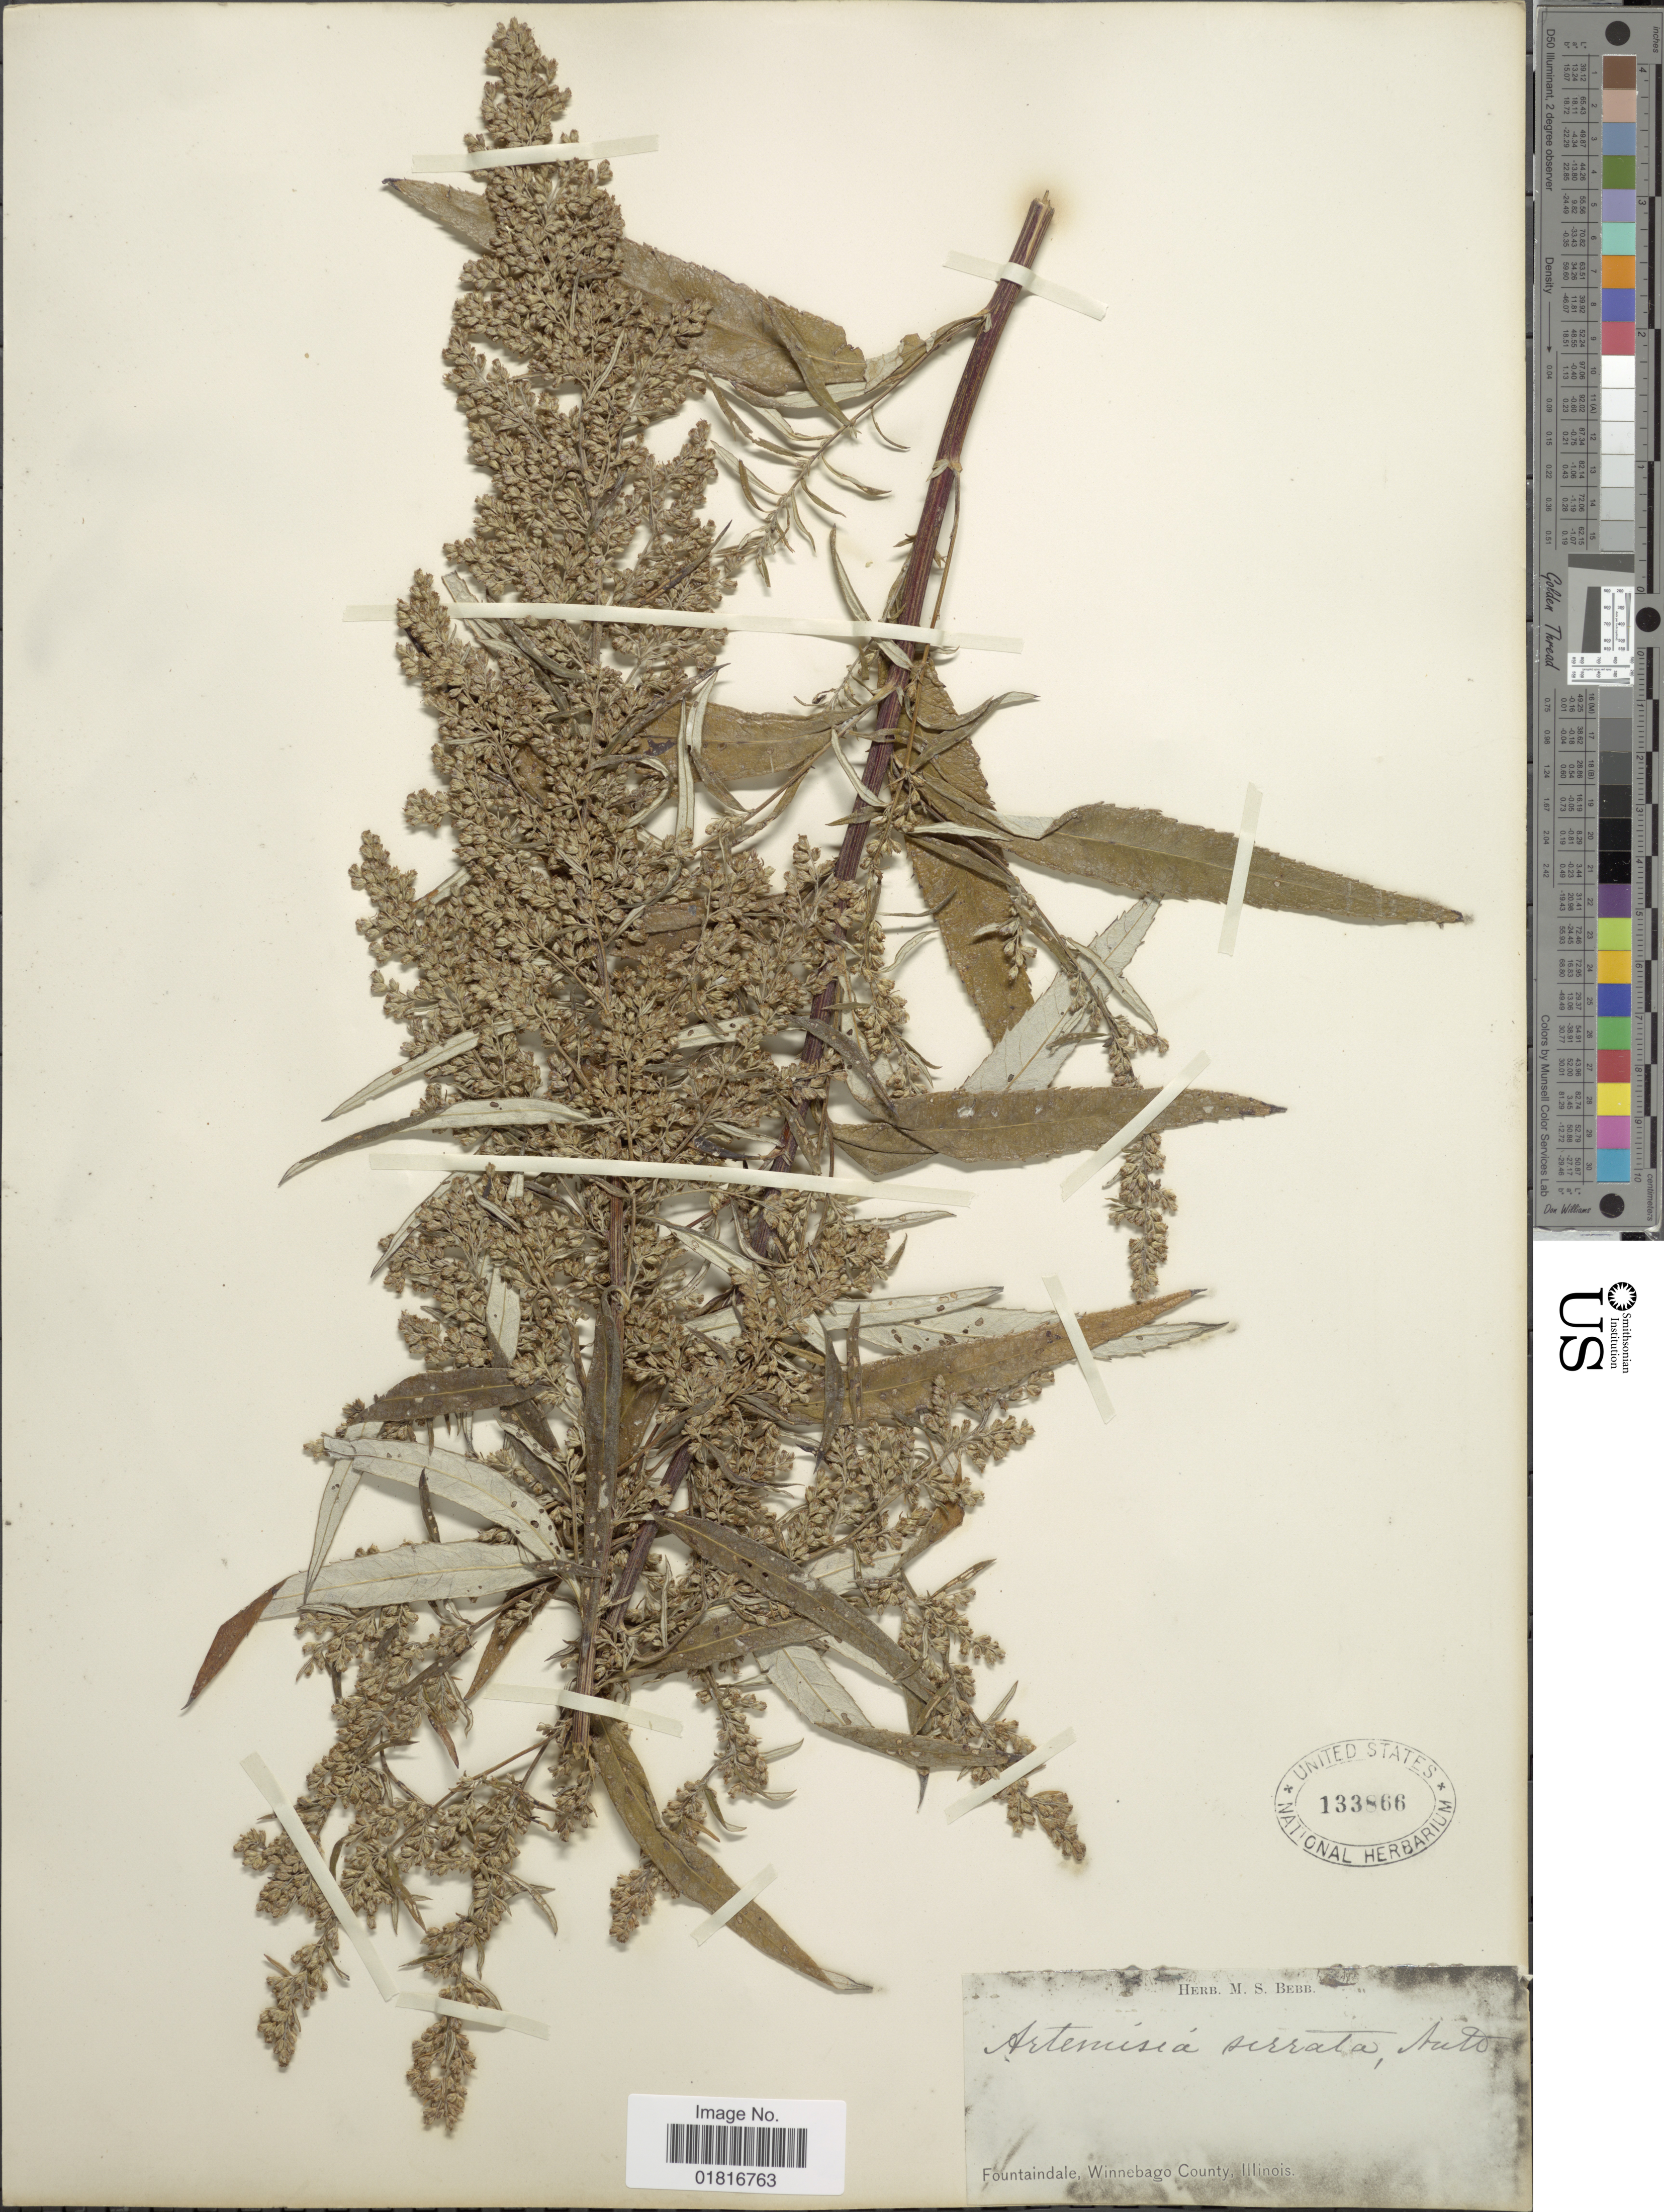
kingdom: Plantae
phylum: Tracheophyta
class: Magnoliopsida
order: Asterales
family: Asteraceae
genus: Artemisia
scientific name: Artemisia serrata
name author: Nutt.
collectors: ex Herb. M. S. Bebb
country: United States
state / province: Illinois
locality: Fountaindale, Winnebago County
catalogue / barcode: US 133866